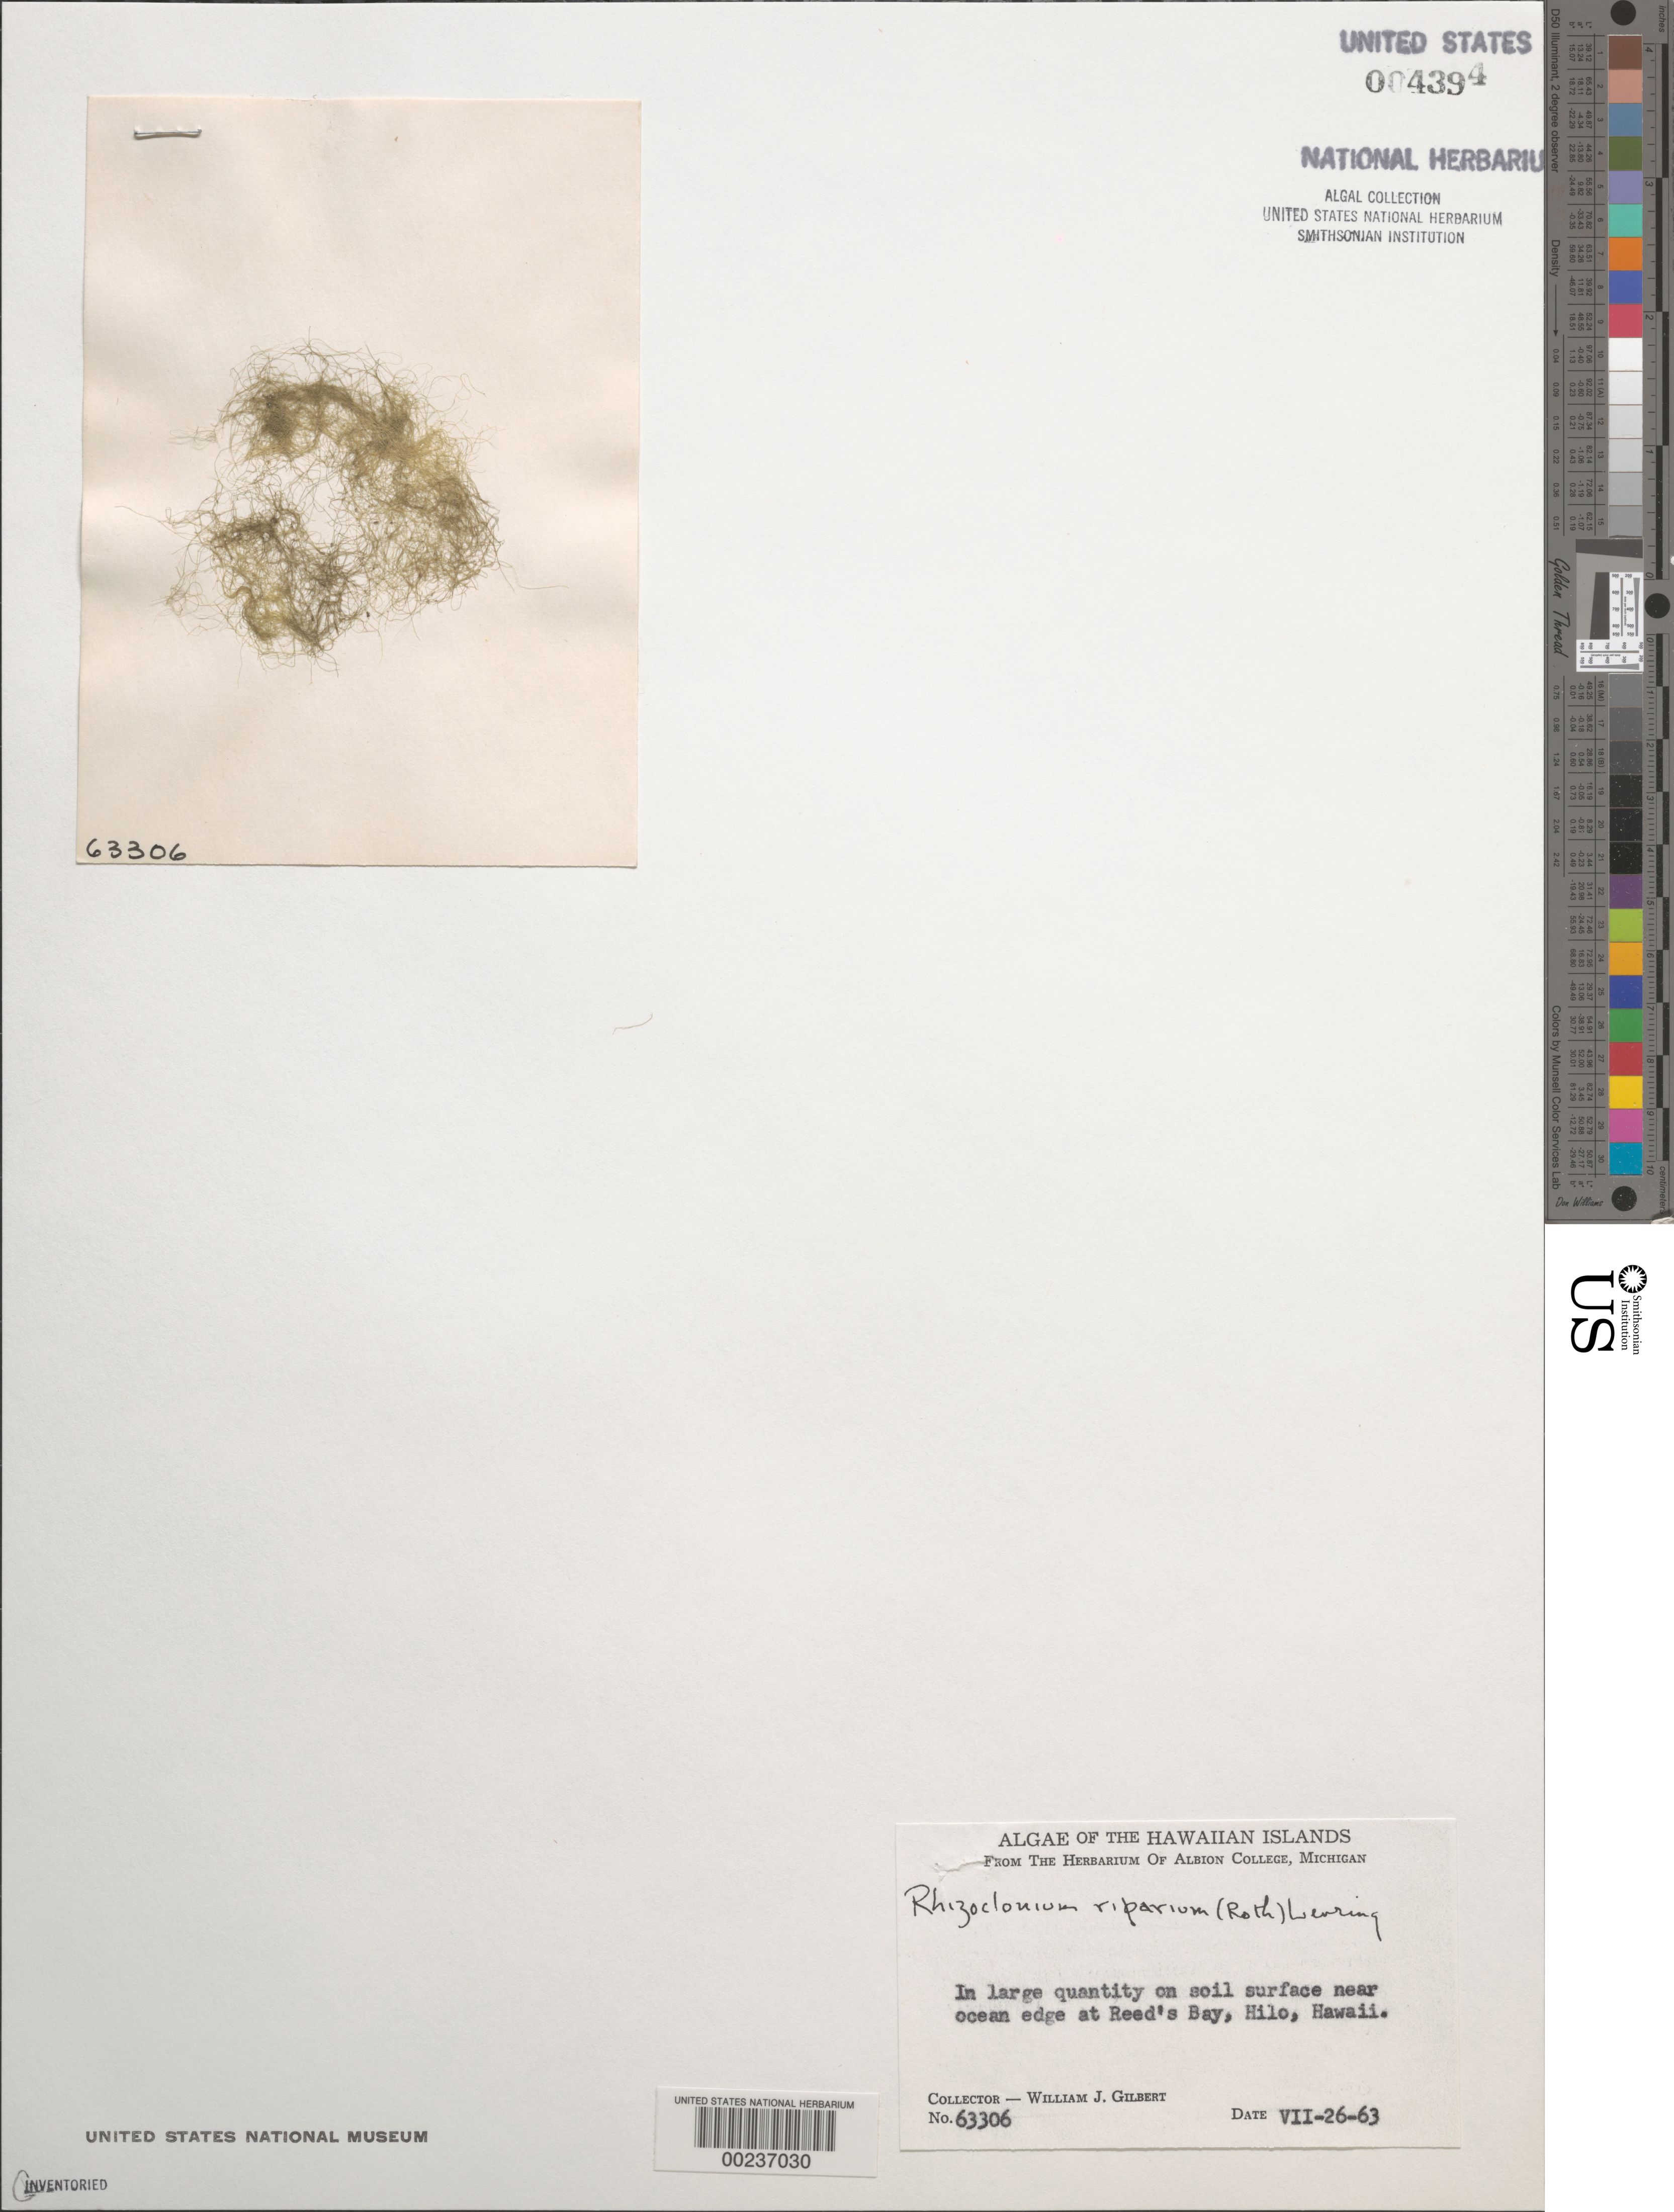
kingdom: Plantae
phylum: Chlorophyta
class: Ulvophyceae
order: Cladophorales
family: Cladophoraceae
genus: Rhizoclonium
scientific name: Rhizoclonium riparium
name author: (Roth) Harv.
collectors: W. J. Gilbert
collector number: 63306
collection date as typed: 26 Jul 1963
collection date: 1963-07-26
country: United States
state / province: Hawaii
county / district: Hawaii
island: Hawaii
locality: Hilo, Reed's Bay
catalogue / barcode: US 4394